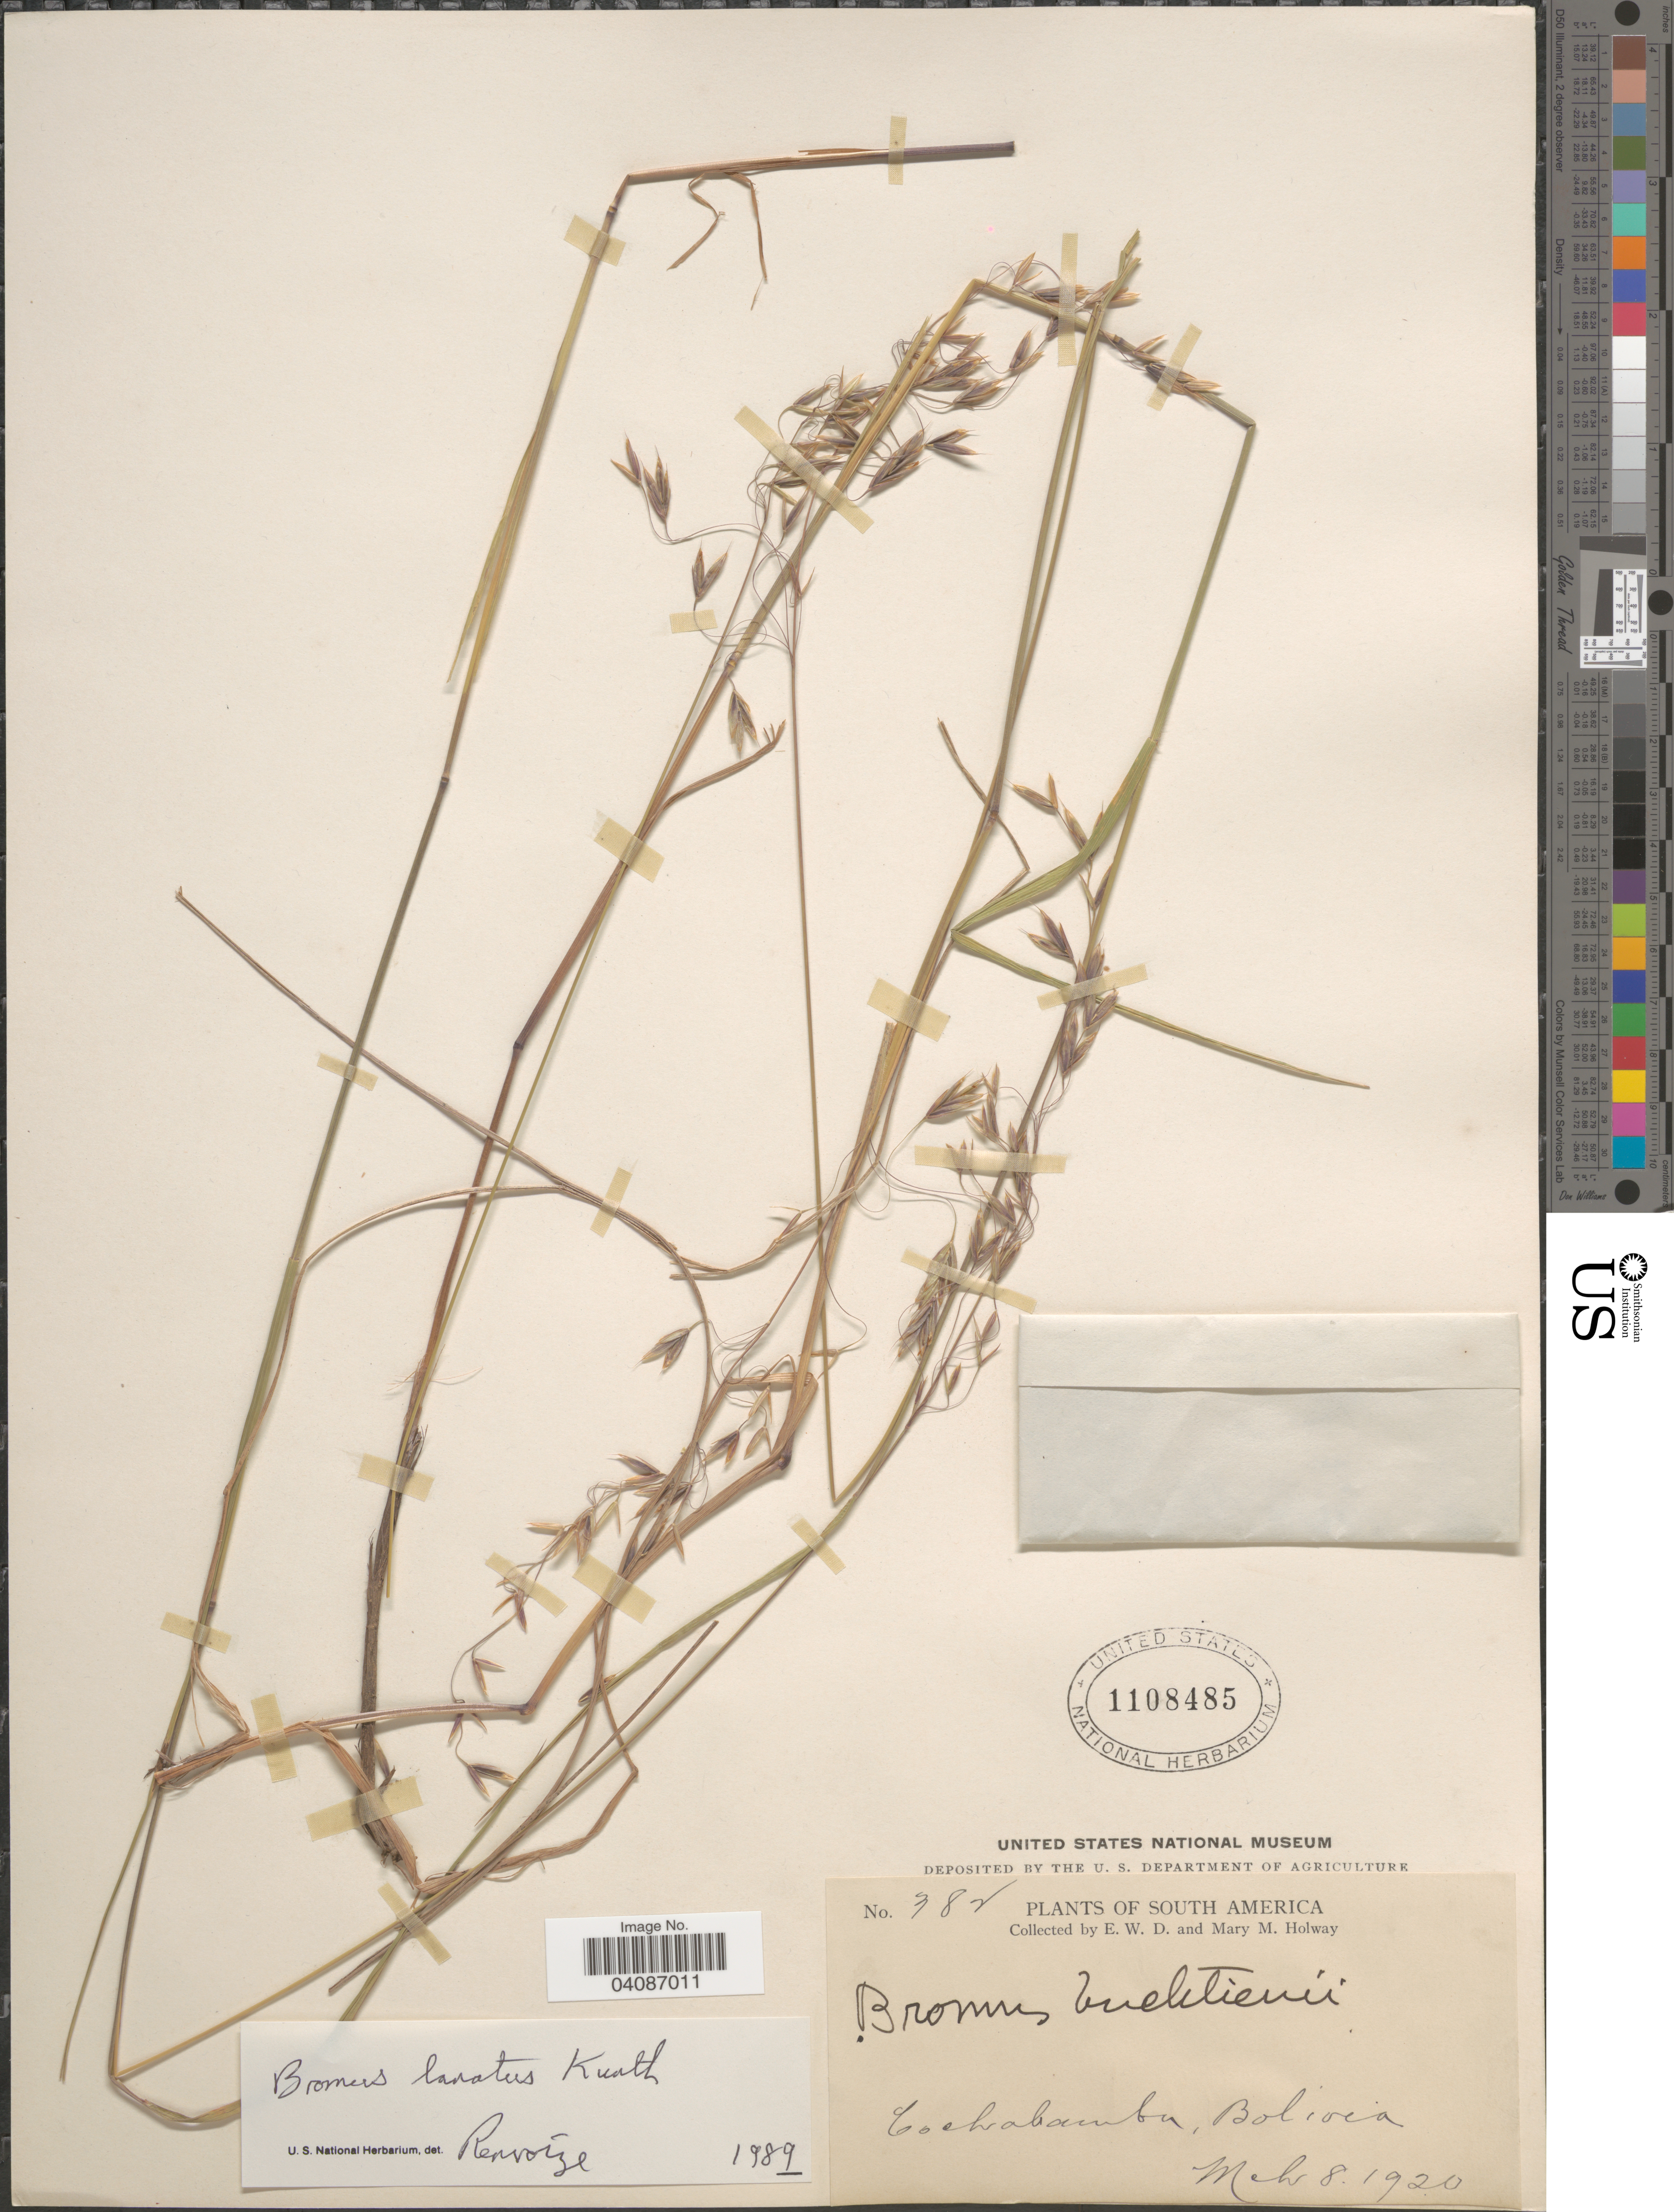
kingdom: Plantae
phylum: Tracheophyta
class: Liliopsida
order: Poales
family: Poaceae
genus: Bromus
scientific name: Bromus lanatus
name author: Kunth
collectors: E. W. D. Holway & M. M. Holway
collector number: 382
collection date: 1920-03-08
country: Bolivia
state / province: Cochabamba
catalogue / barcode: US 1108485